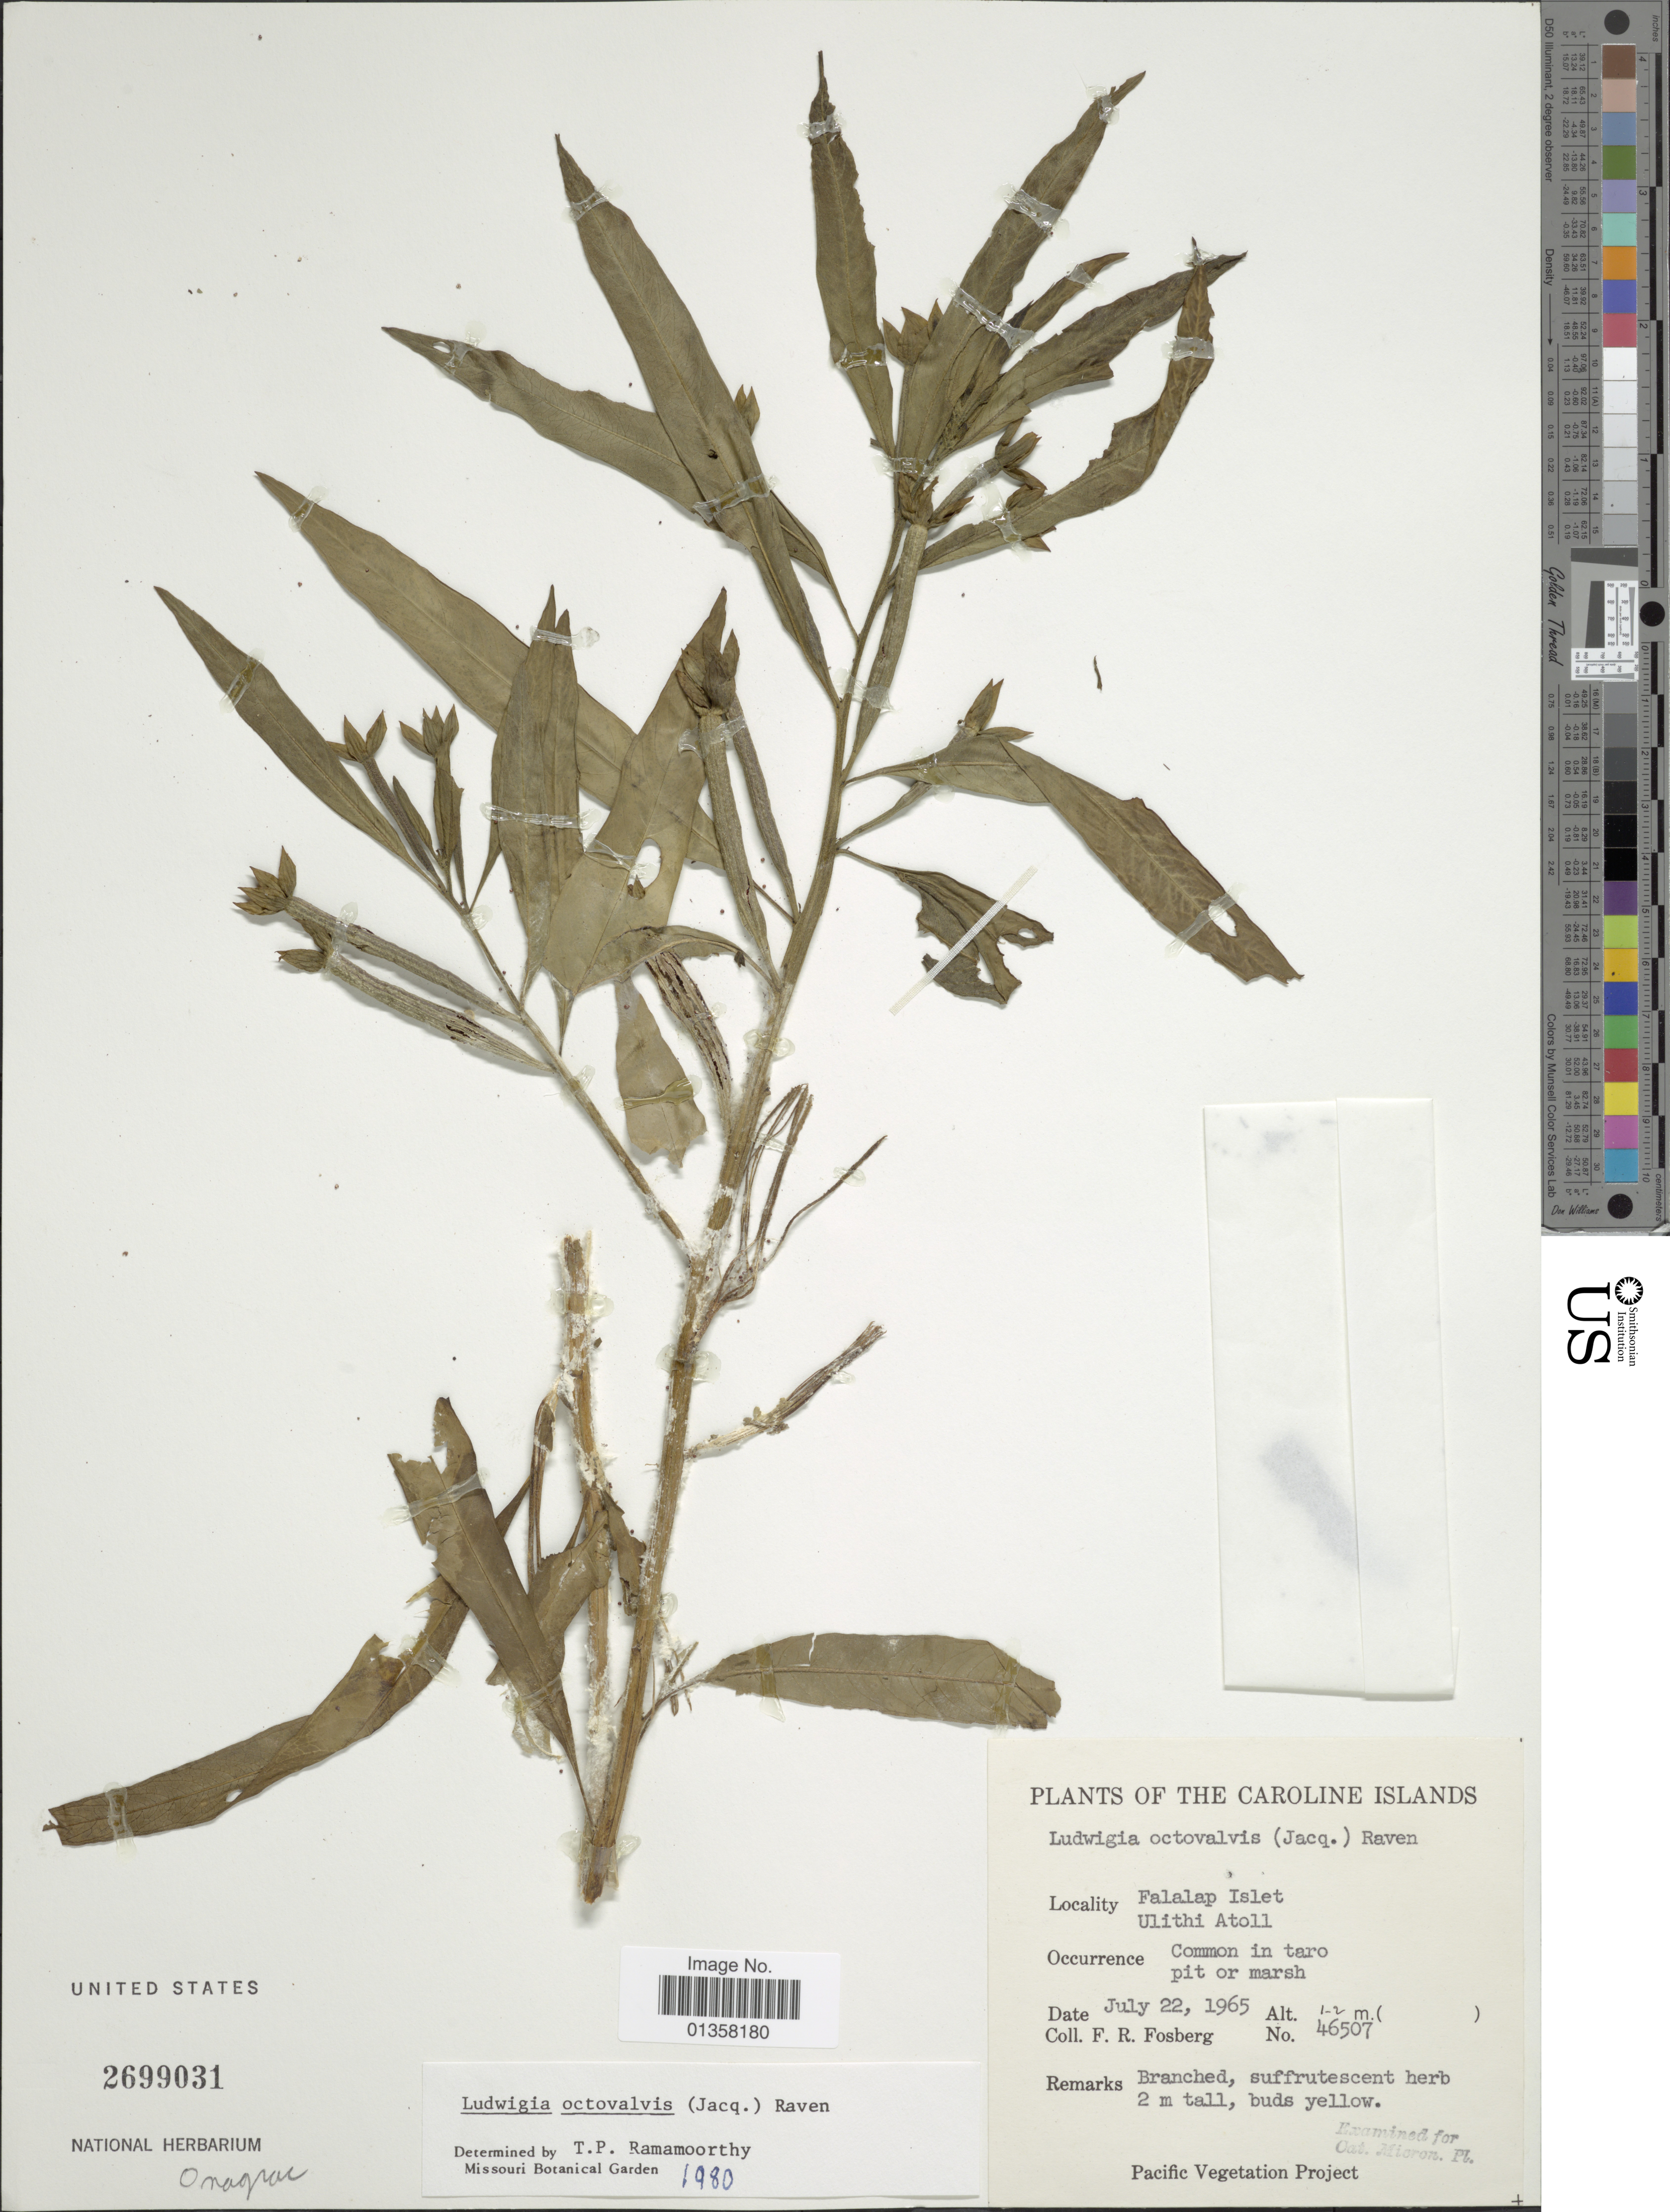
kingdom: Plantae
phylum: Tracheophyta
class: Magnoliopsida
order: Myrtales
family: Onagraceae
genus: Ludwigia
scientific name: Ludwigia octovalvis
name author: (Jacq.) P.H. Raven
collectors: F. R. Fosberg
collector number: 46507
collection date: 1965-07-22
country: Micronesia, Federated States of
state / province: Yap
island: Ulithi Atoll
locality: The Caroline Islands. Falalap Islet, Ulithi Atoll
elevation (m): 1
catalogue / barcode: US 2699031